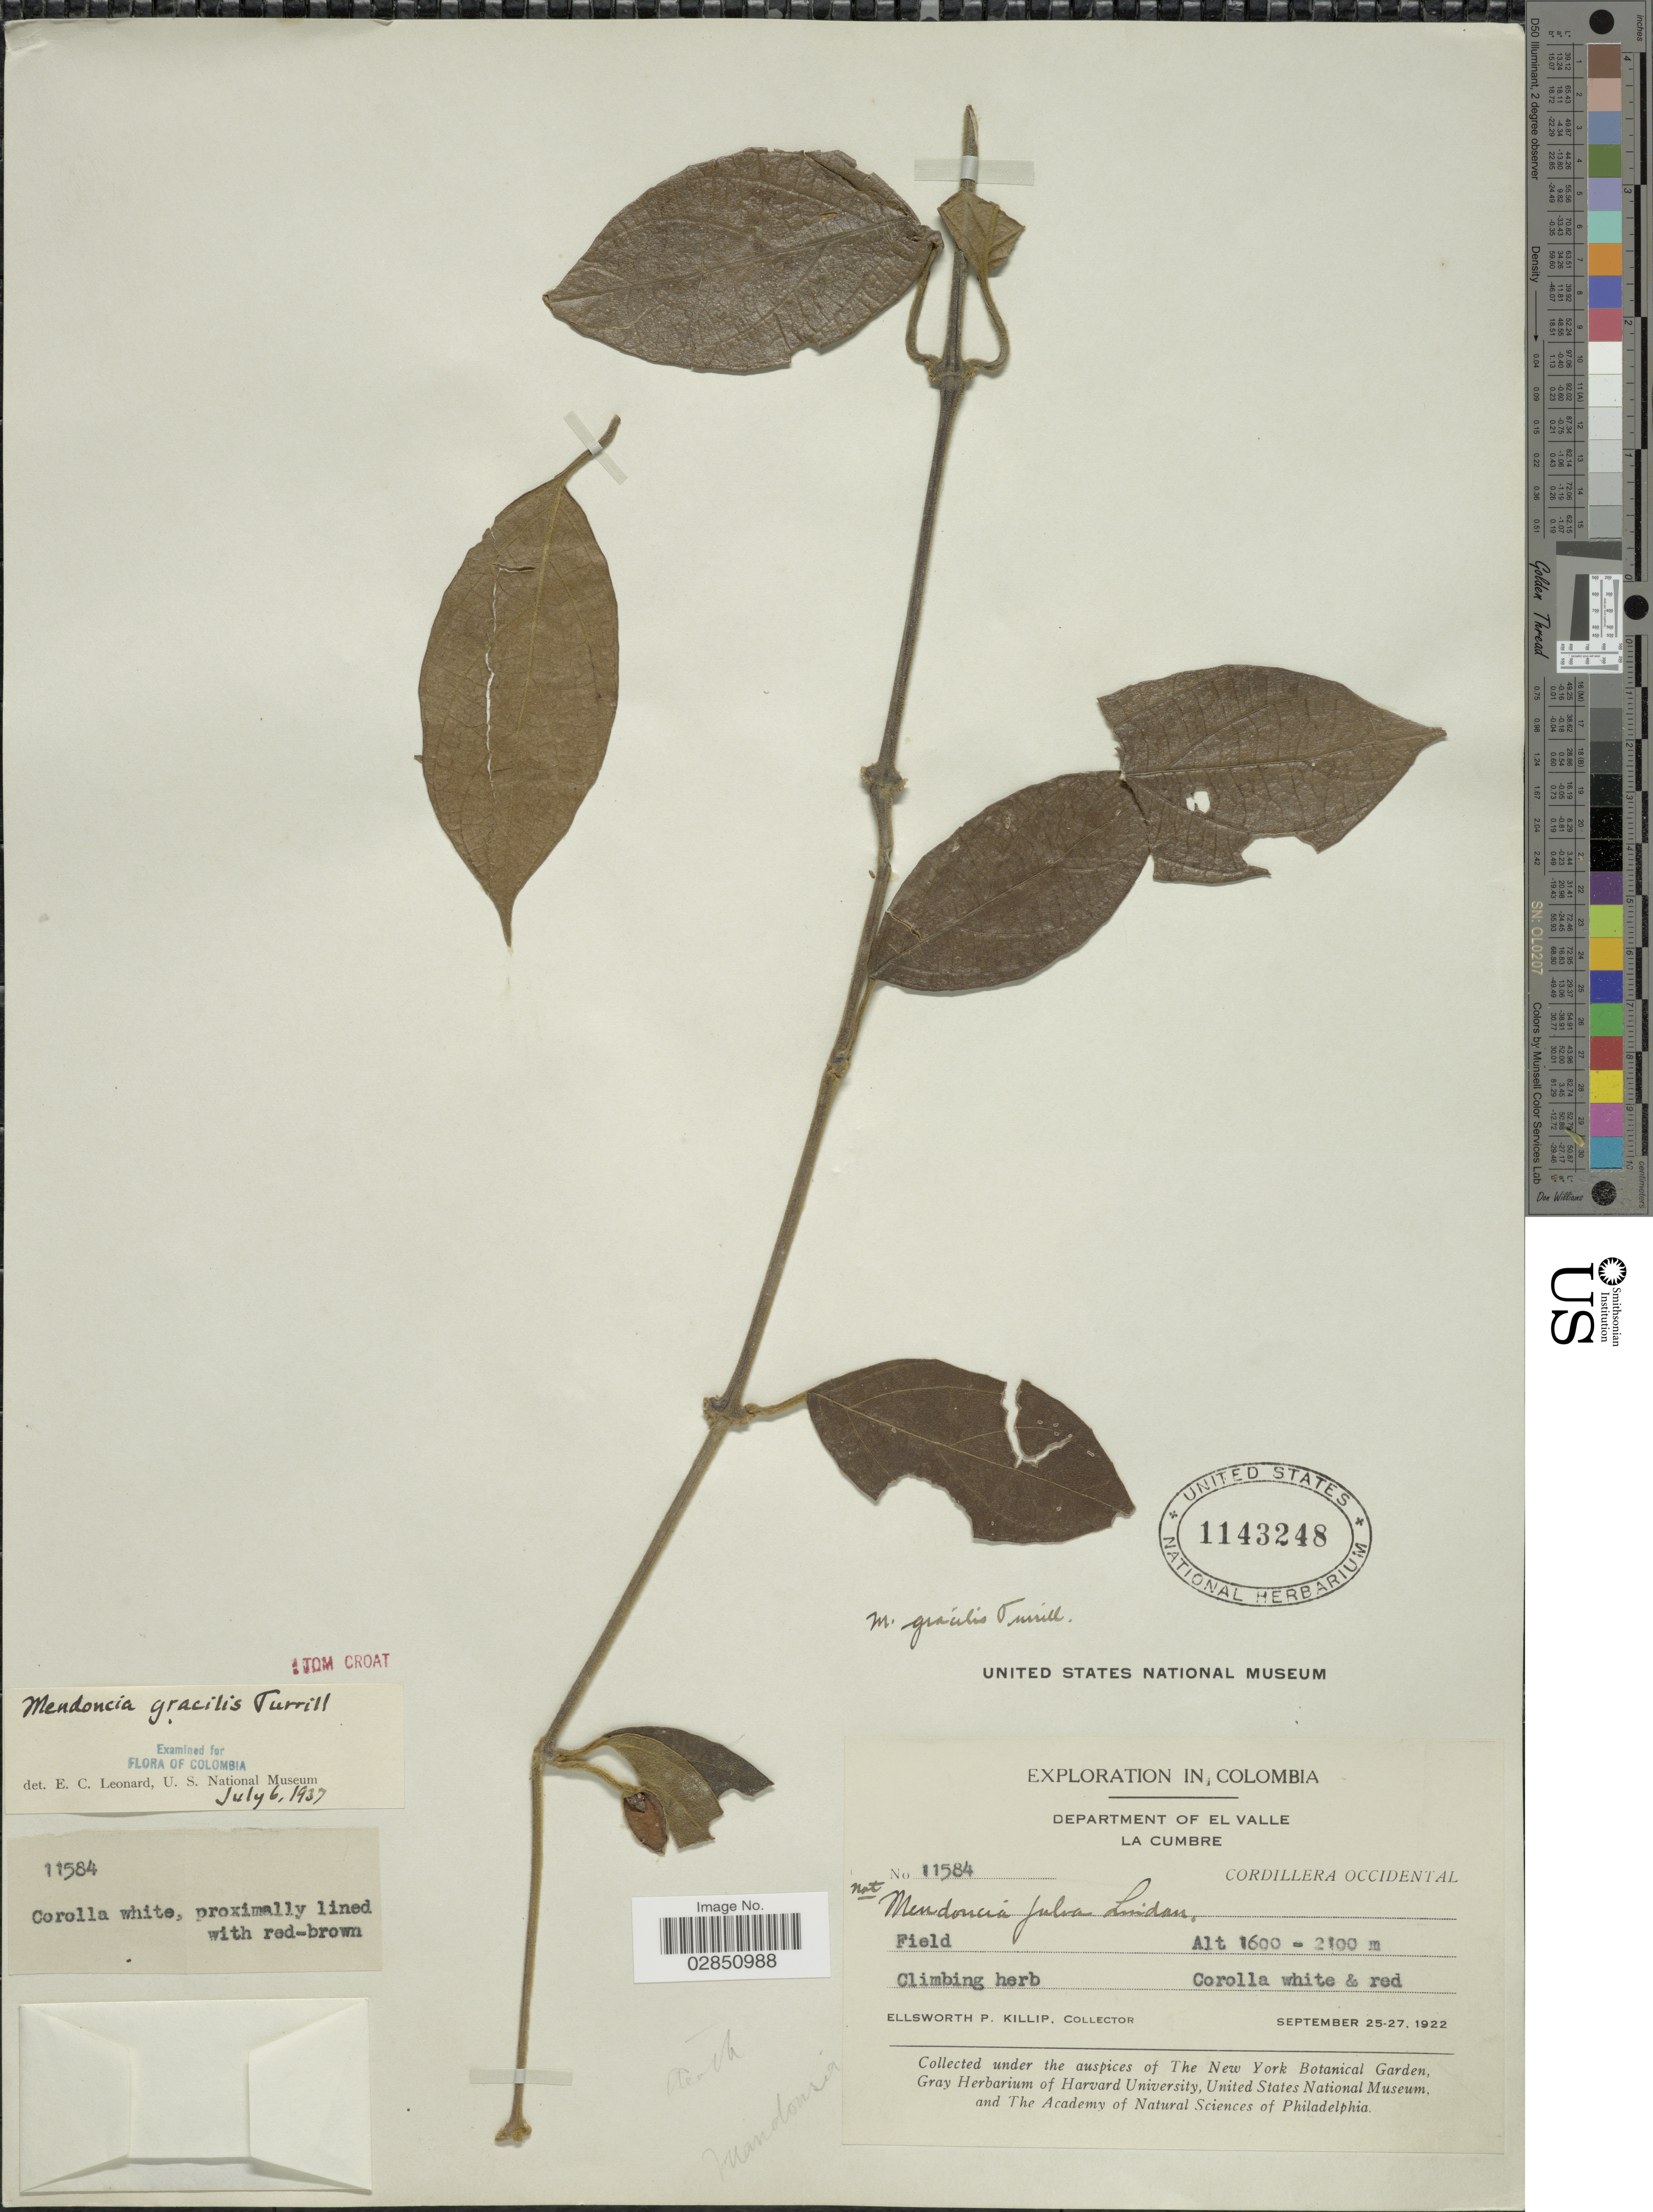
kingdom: Plantae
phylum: Tracheophyta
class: Magnoliopsida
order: Lamiales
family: Acanthaceae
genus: Mendoncia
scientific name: Mendoncia gracilis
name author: Turrill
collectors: E. P. Killip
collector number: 11584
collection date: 1922-09-25/1922-09-27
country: Colombia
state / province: Valle del Cauca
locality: Department of El Valle, La Cumbre, Cordillera Occidental.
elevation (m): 1600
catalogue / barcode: US 1143248